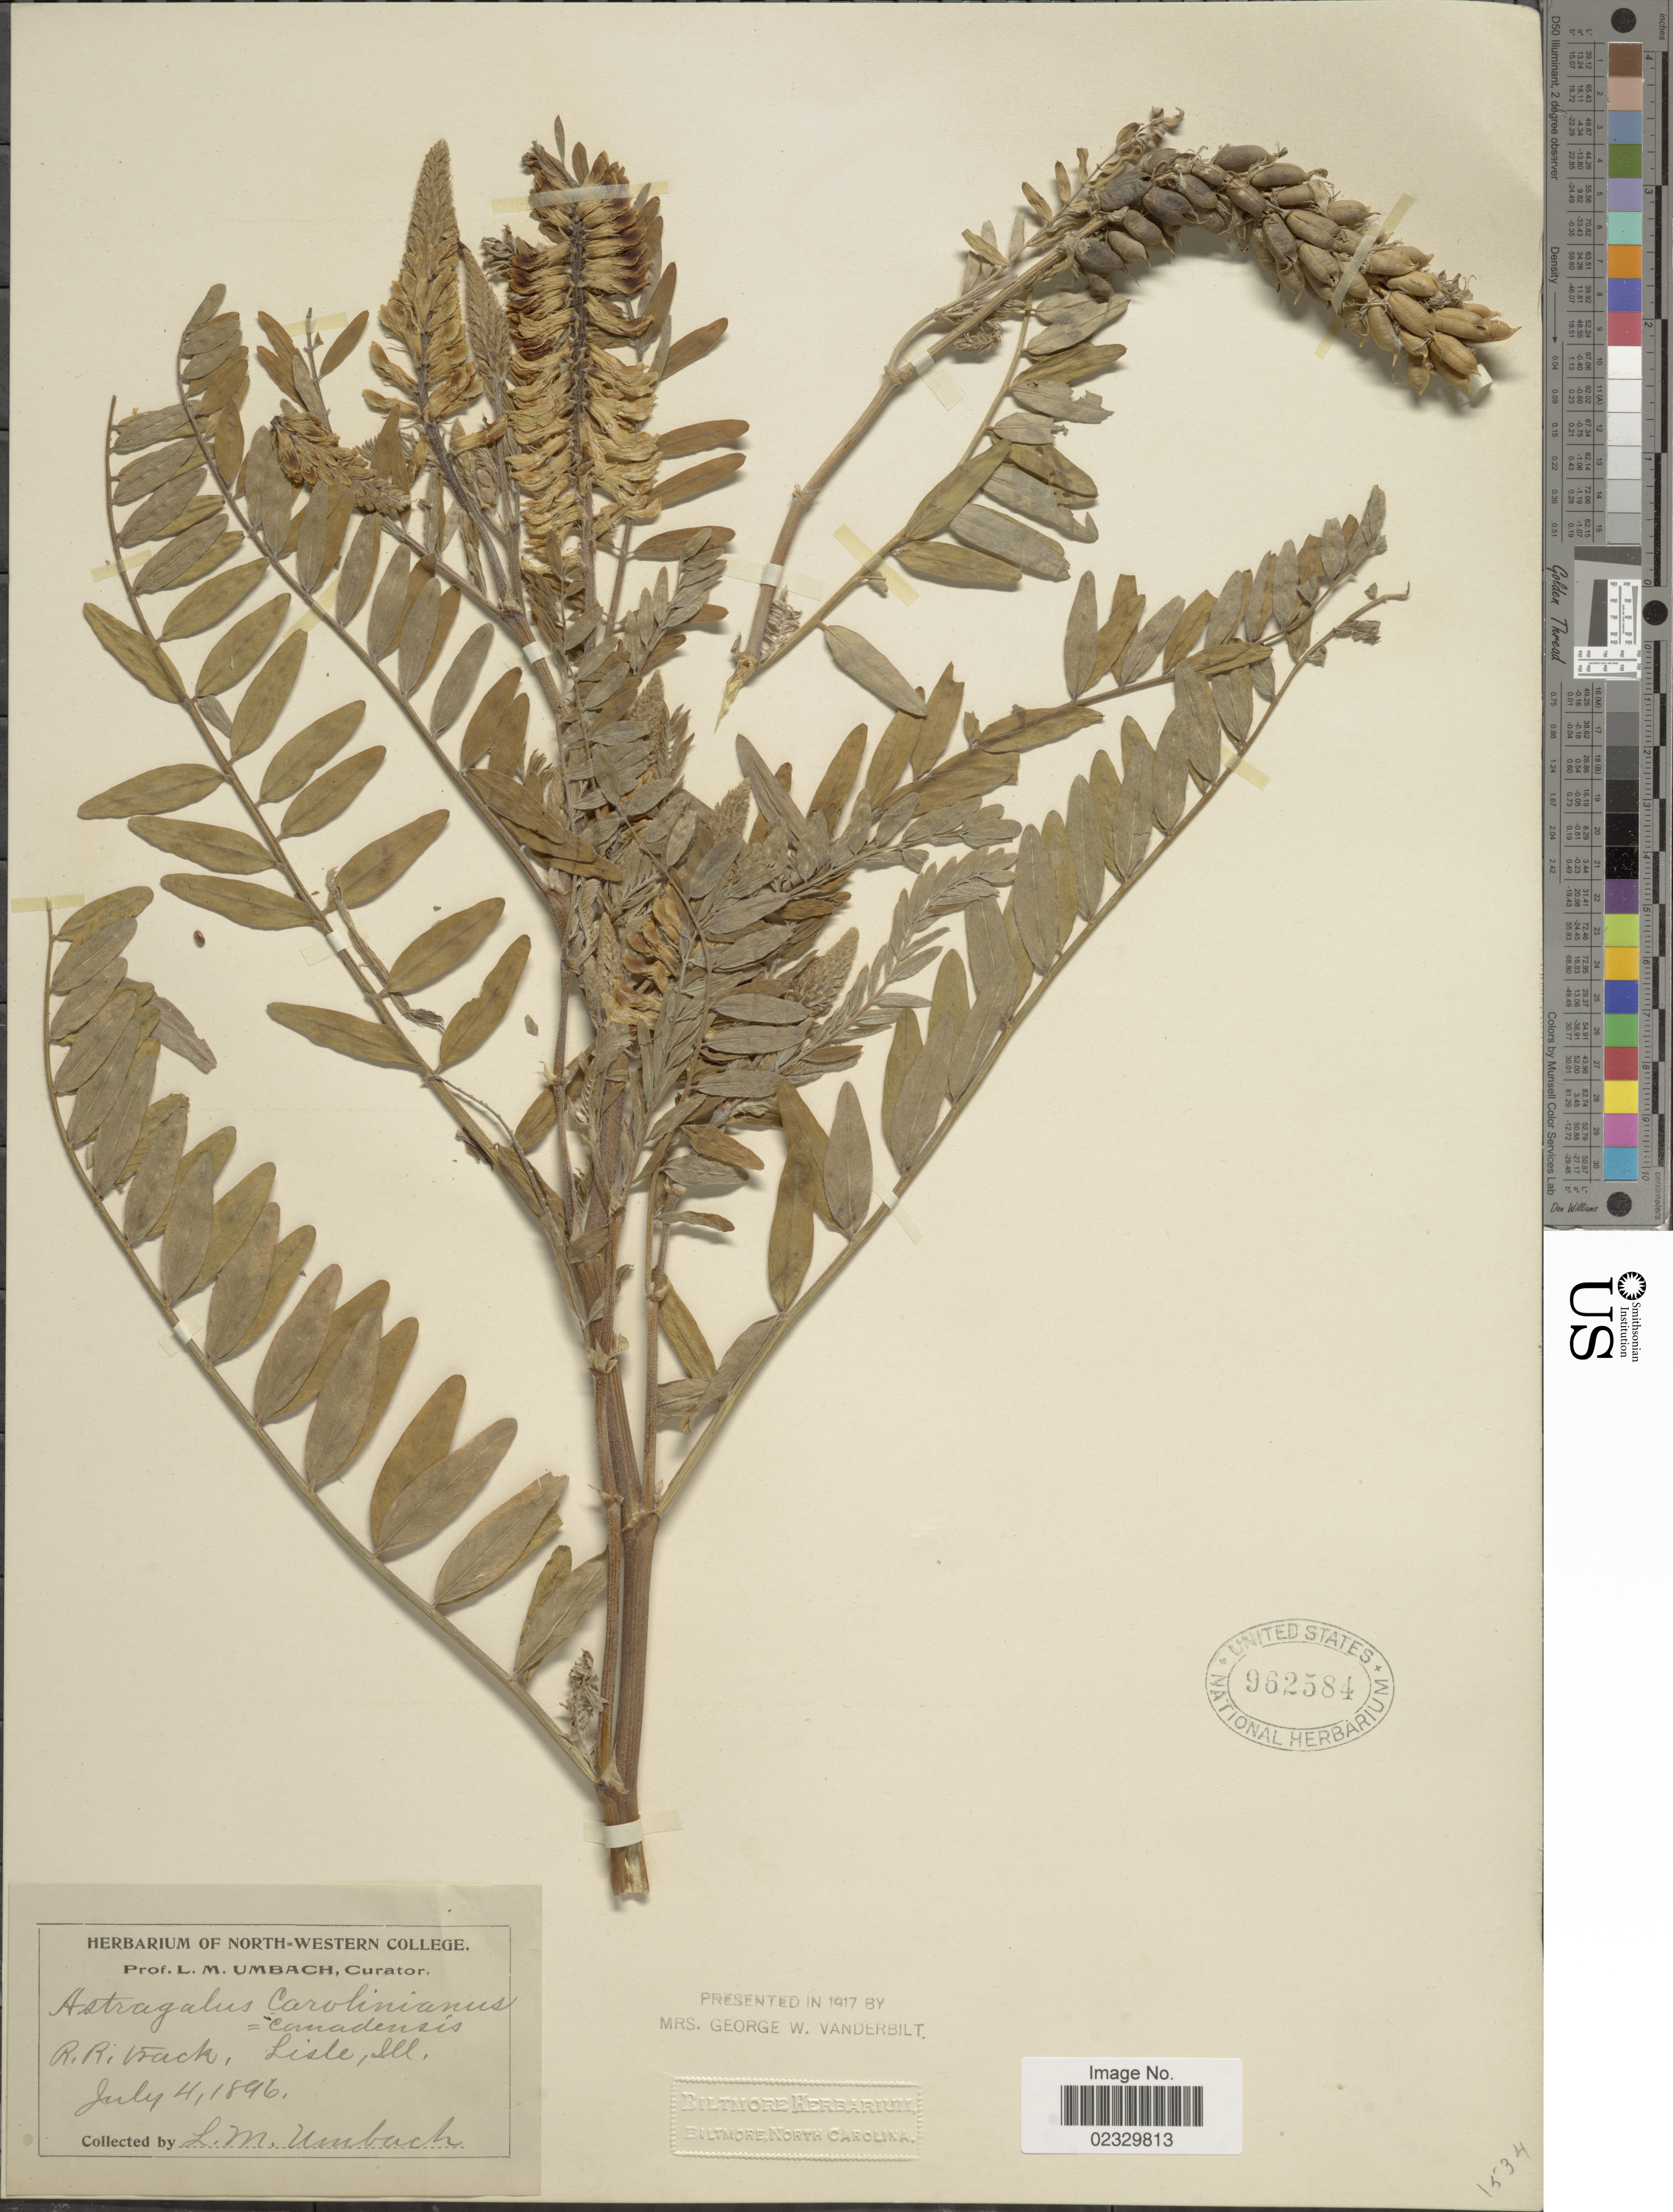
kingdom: Plantae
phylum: Tracheophyta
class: Magnoliopsida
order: Fabales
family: Fabaceae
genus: Astragalus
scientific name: Astragalus canadensis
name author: L.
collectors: L. M. Umbach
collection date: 1896-07-04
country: United States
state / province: Illinois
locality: R.R. Track, Lisle, Ill.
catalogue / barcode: US 962584